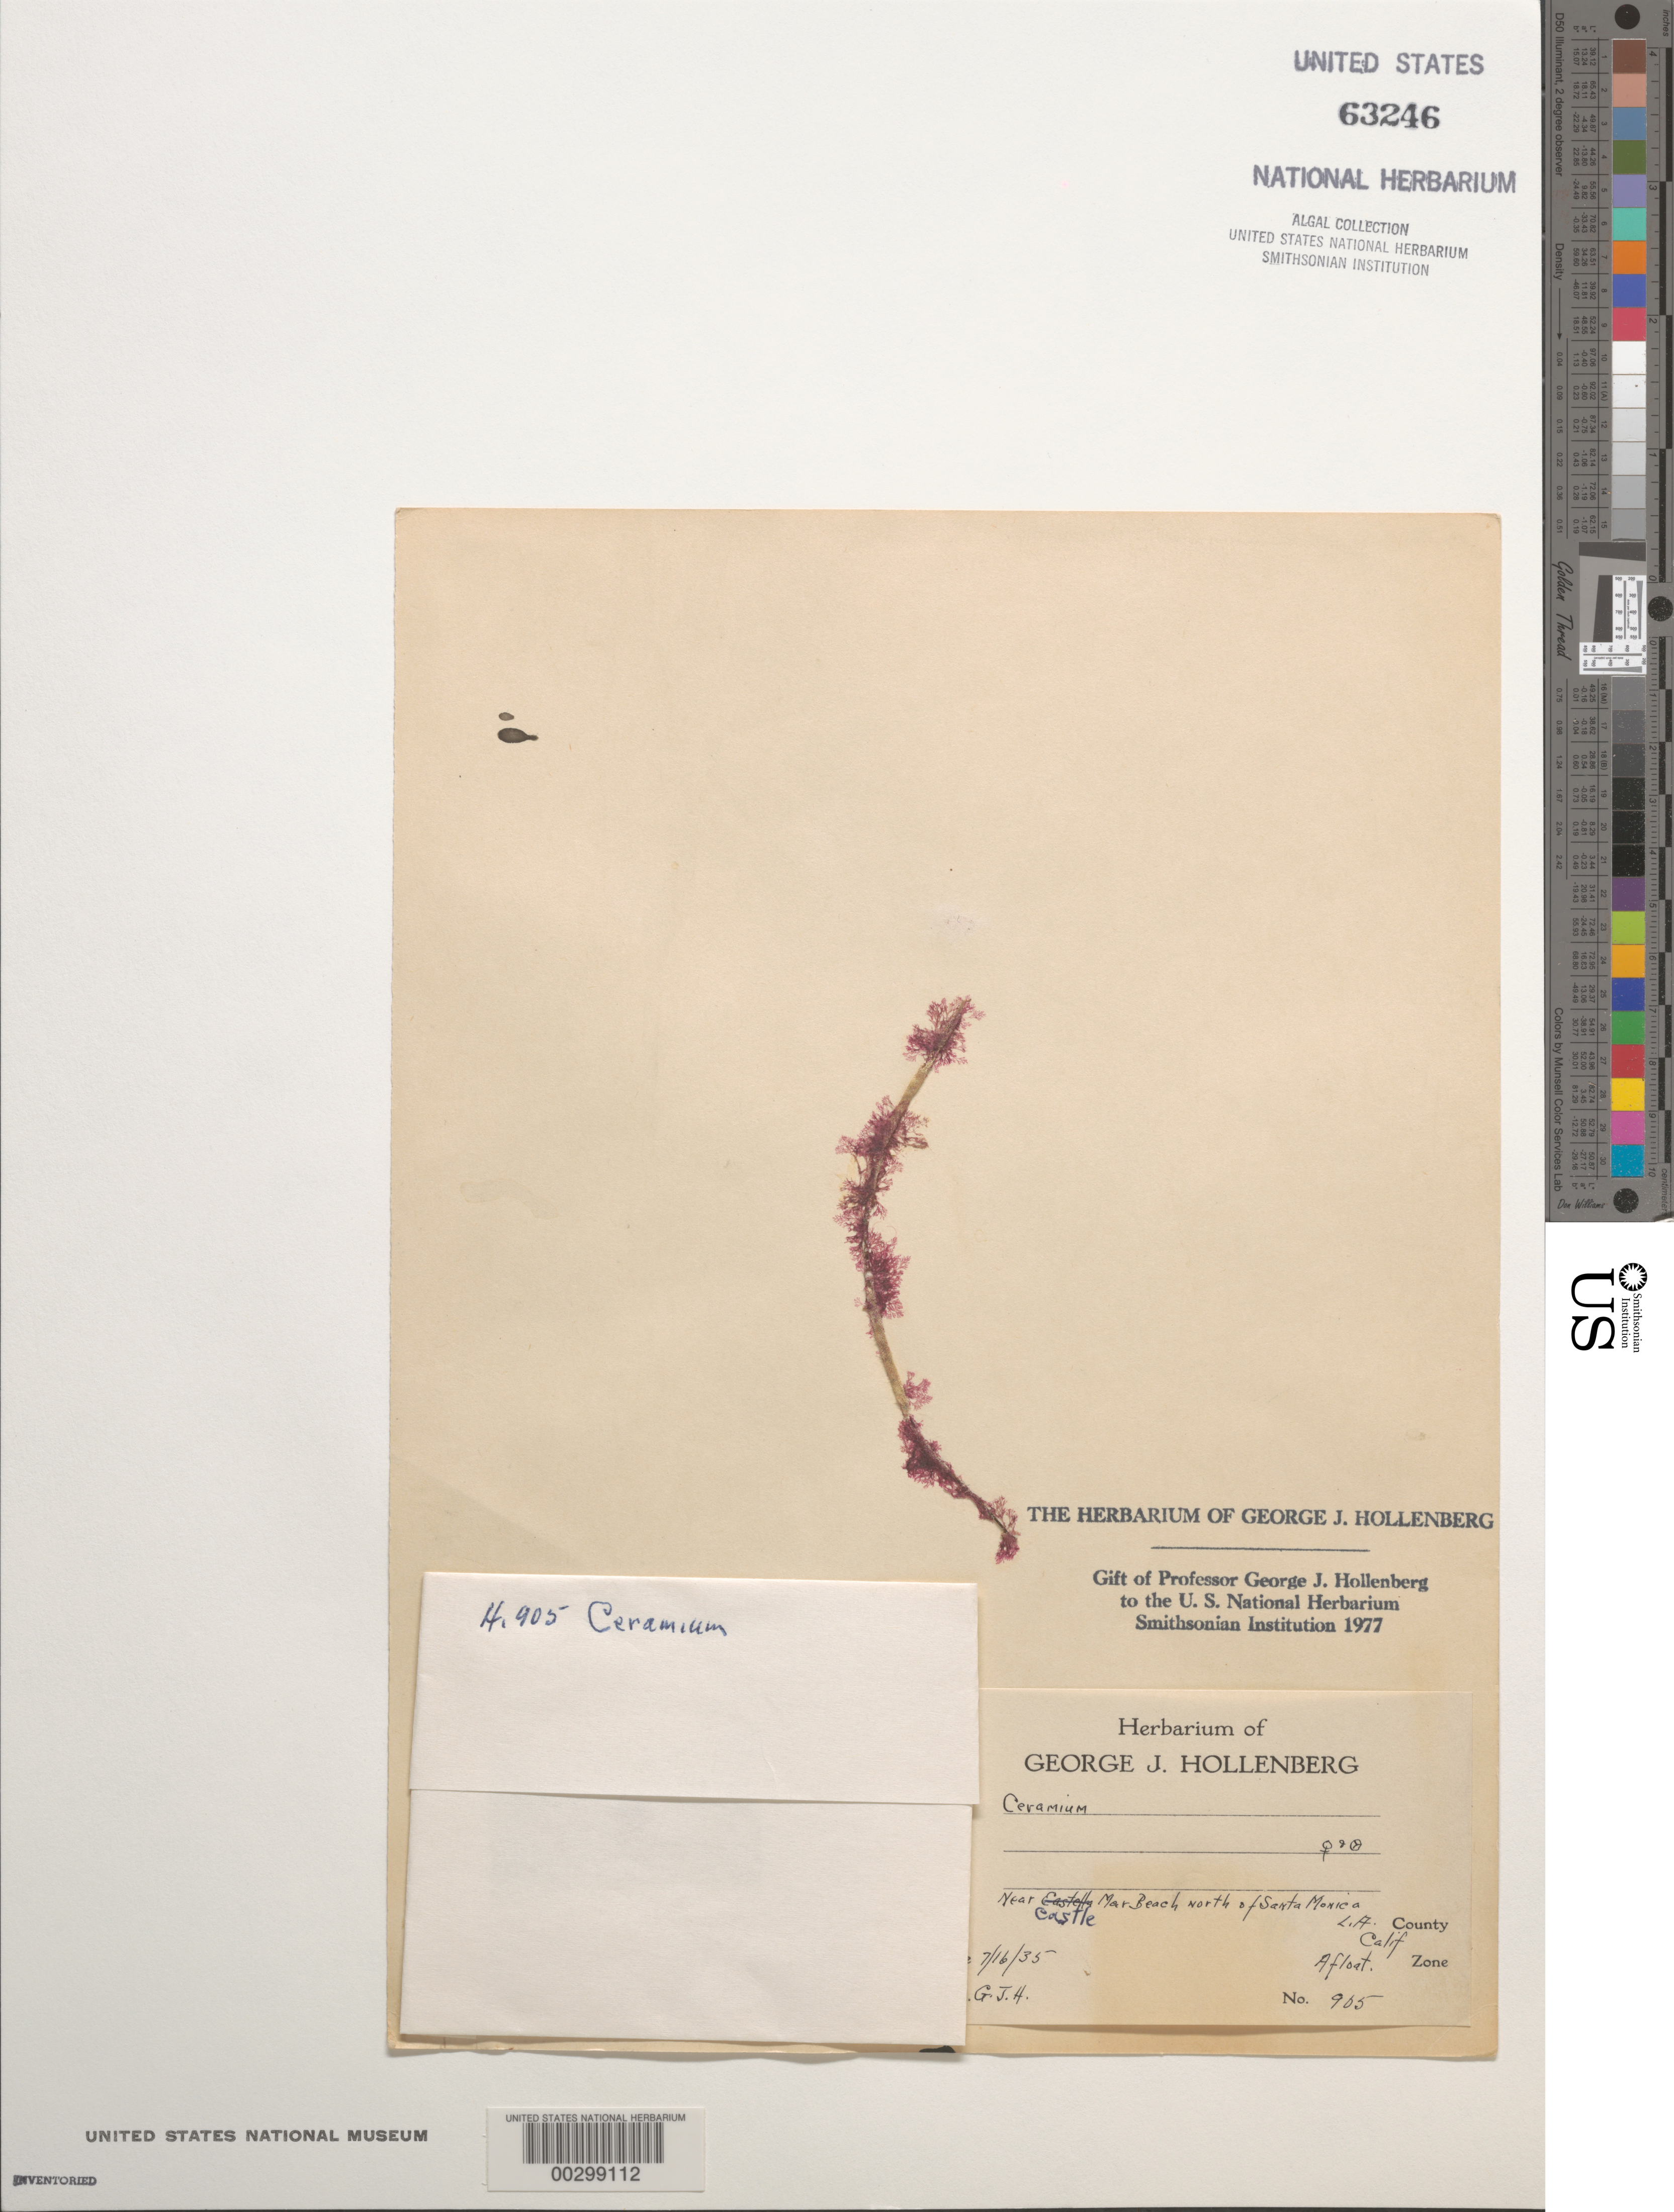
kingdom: Plantae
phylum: Rhodophyta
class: Florideophyceae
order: Ceramiales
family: Ceramiaceae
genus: Ceramium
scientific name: Ceramium sp.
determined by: Hollenberg, George J.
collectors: G. Hollenberg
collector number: GJH 905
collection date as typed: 16 Jul 1935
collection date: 1935-07-16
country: United States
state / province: California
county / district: Los Angeles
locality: Near Castle Mar Beach, north of Santa Monica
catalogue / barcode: US 63246